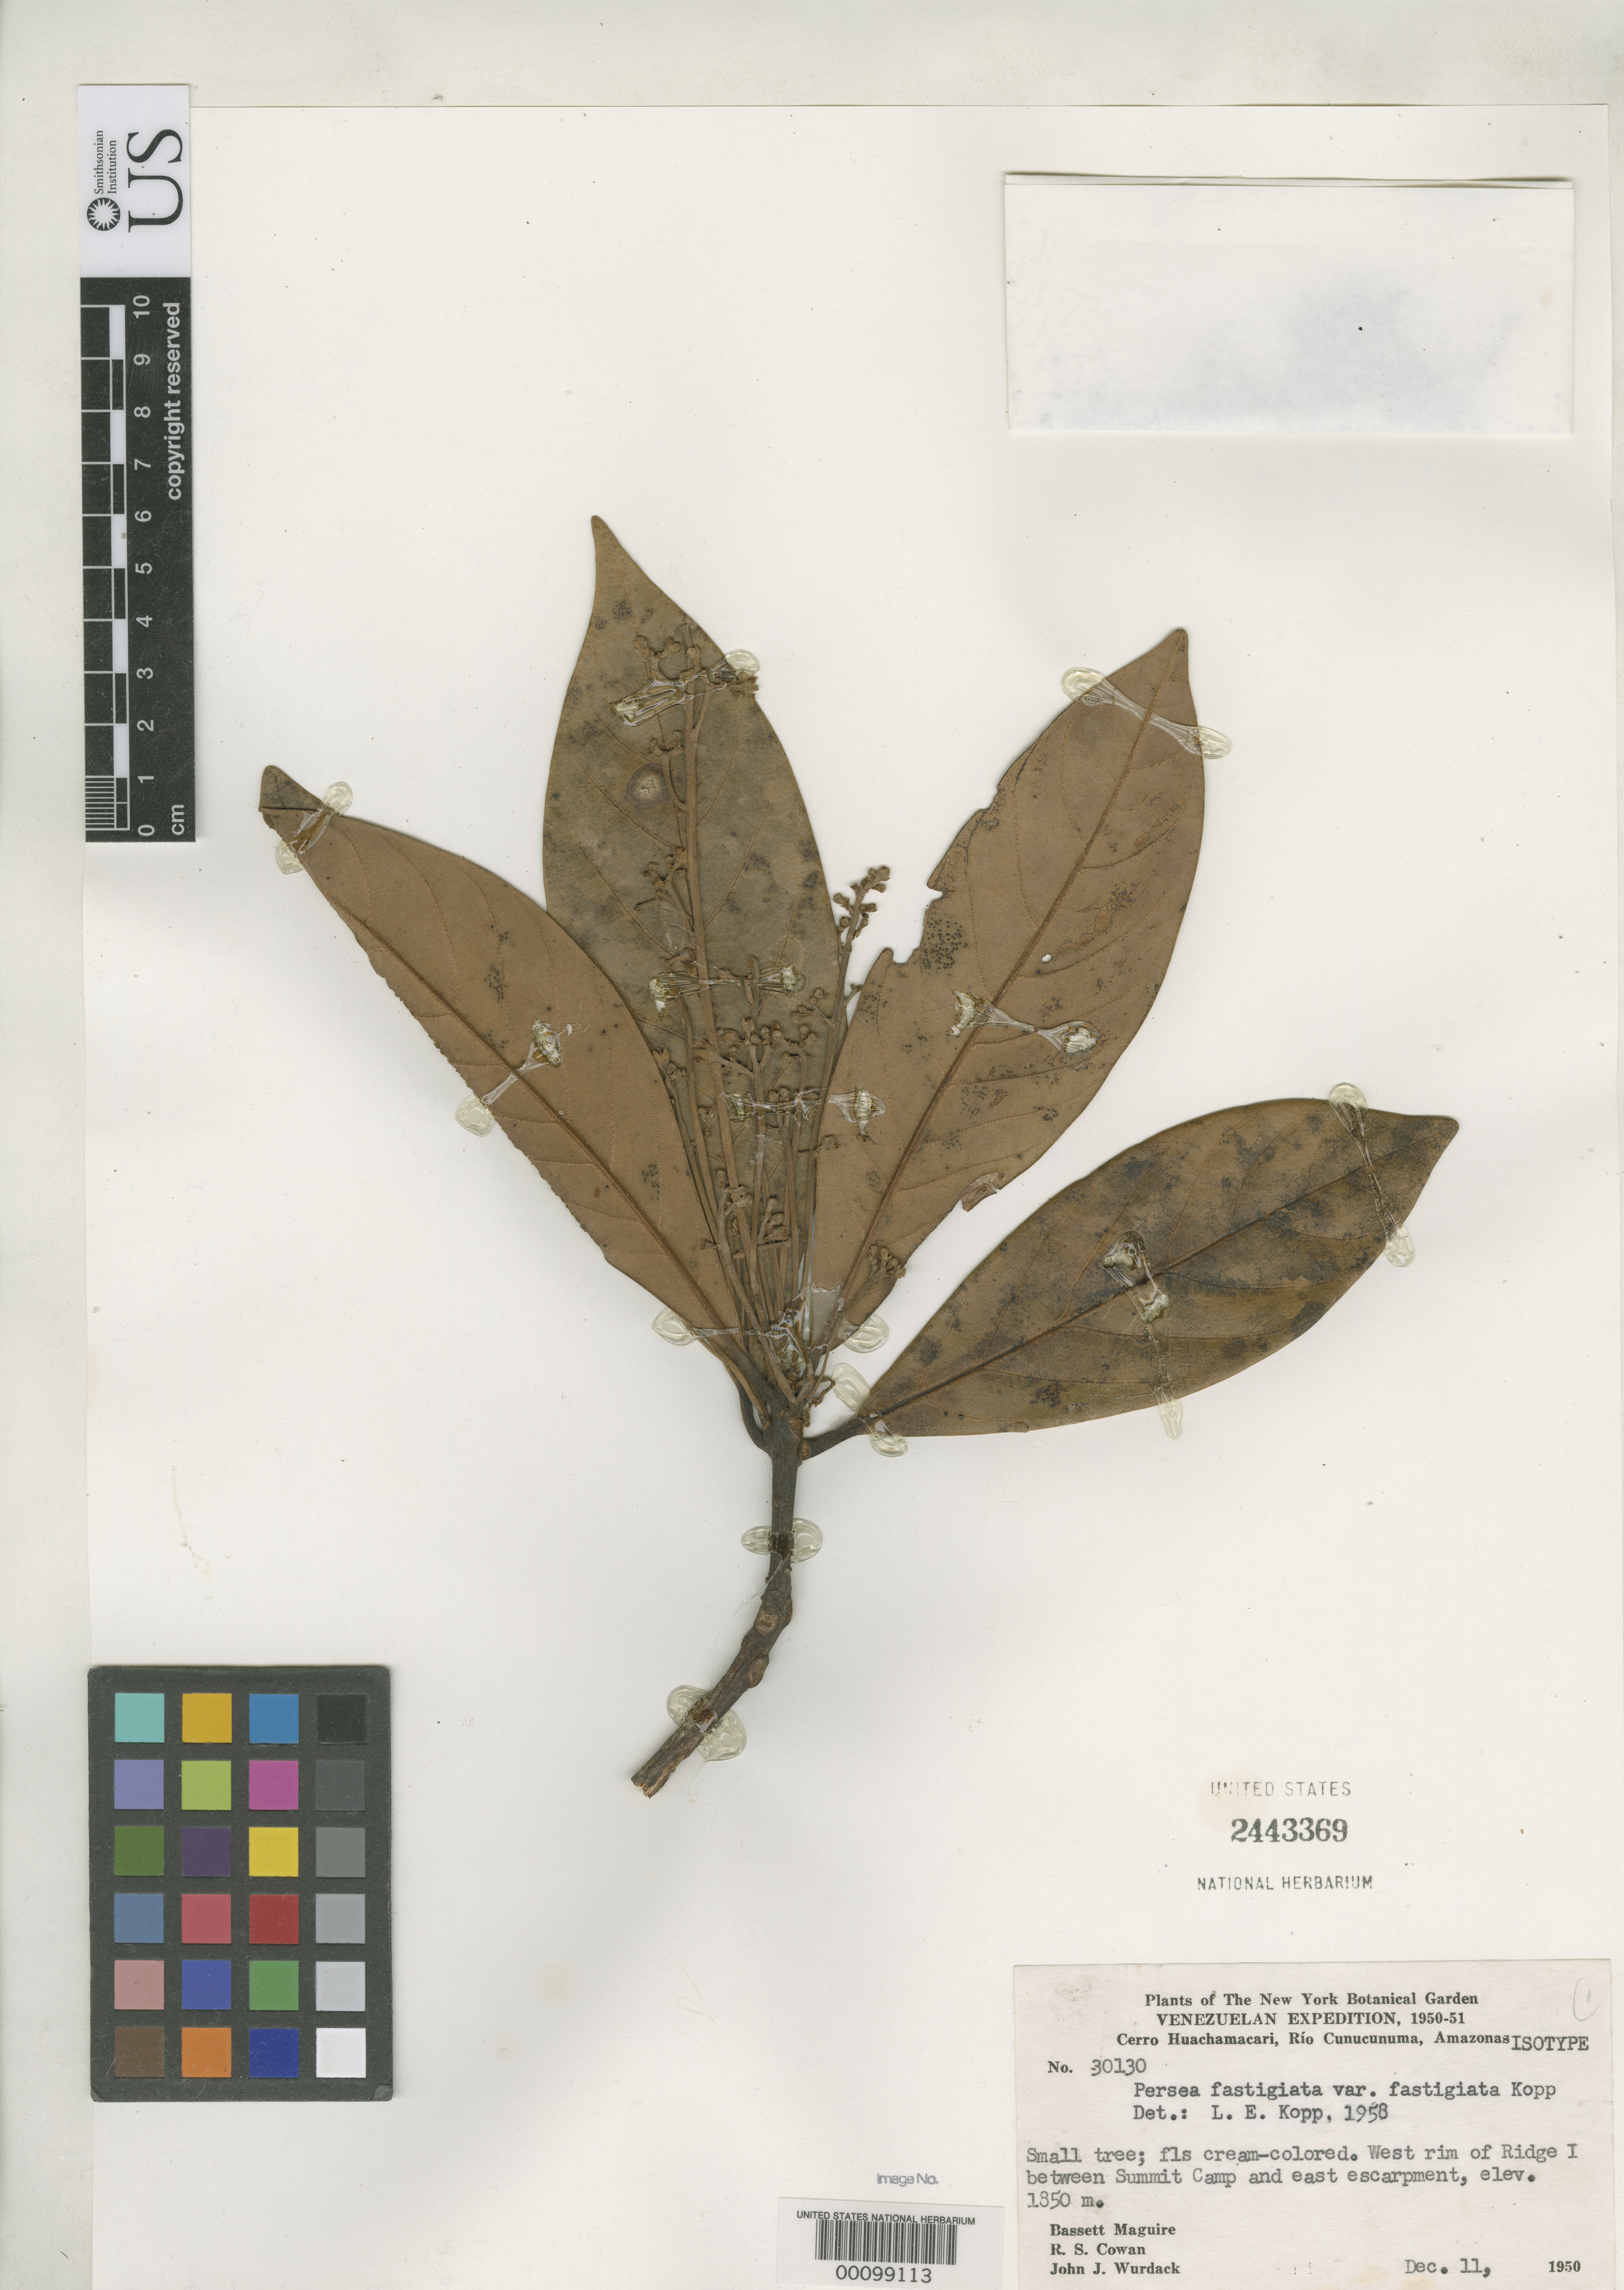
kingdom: Plantae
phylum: Tracheophyta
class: Magnoliopsida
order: Laurales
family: Lauraceae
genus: Persea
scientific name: Persea fastigiata var. fastigiata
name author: L.E. Kopp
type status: Isotype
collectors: B. Maguire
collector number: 30130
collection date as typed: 11 Dec 1950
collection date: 1950-12-11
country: Venezuela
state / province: Amazonas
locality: Cerro Huachamaca.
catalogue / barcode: US 2443369